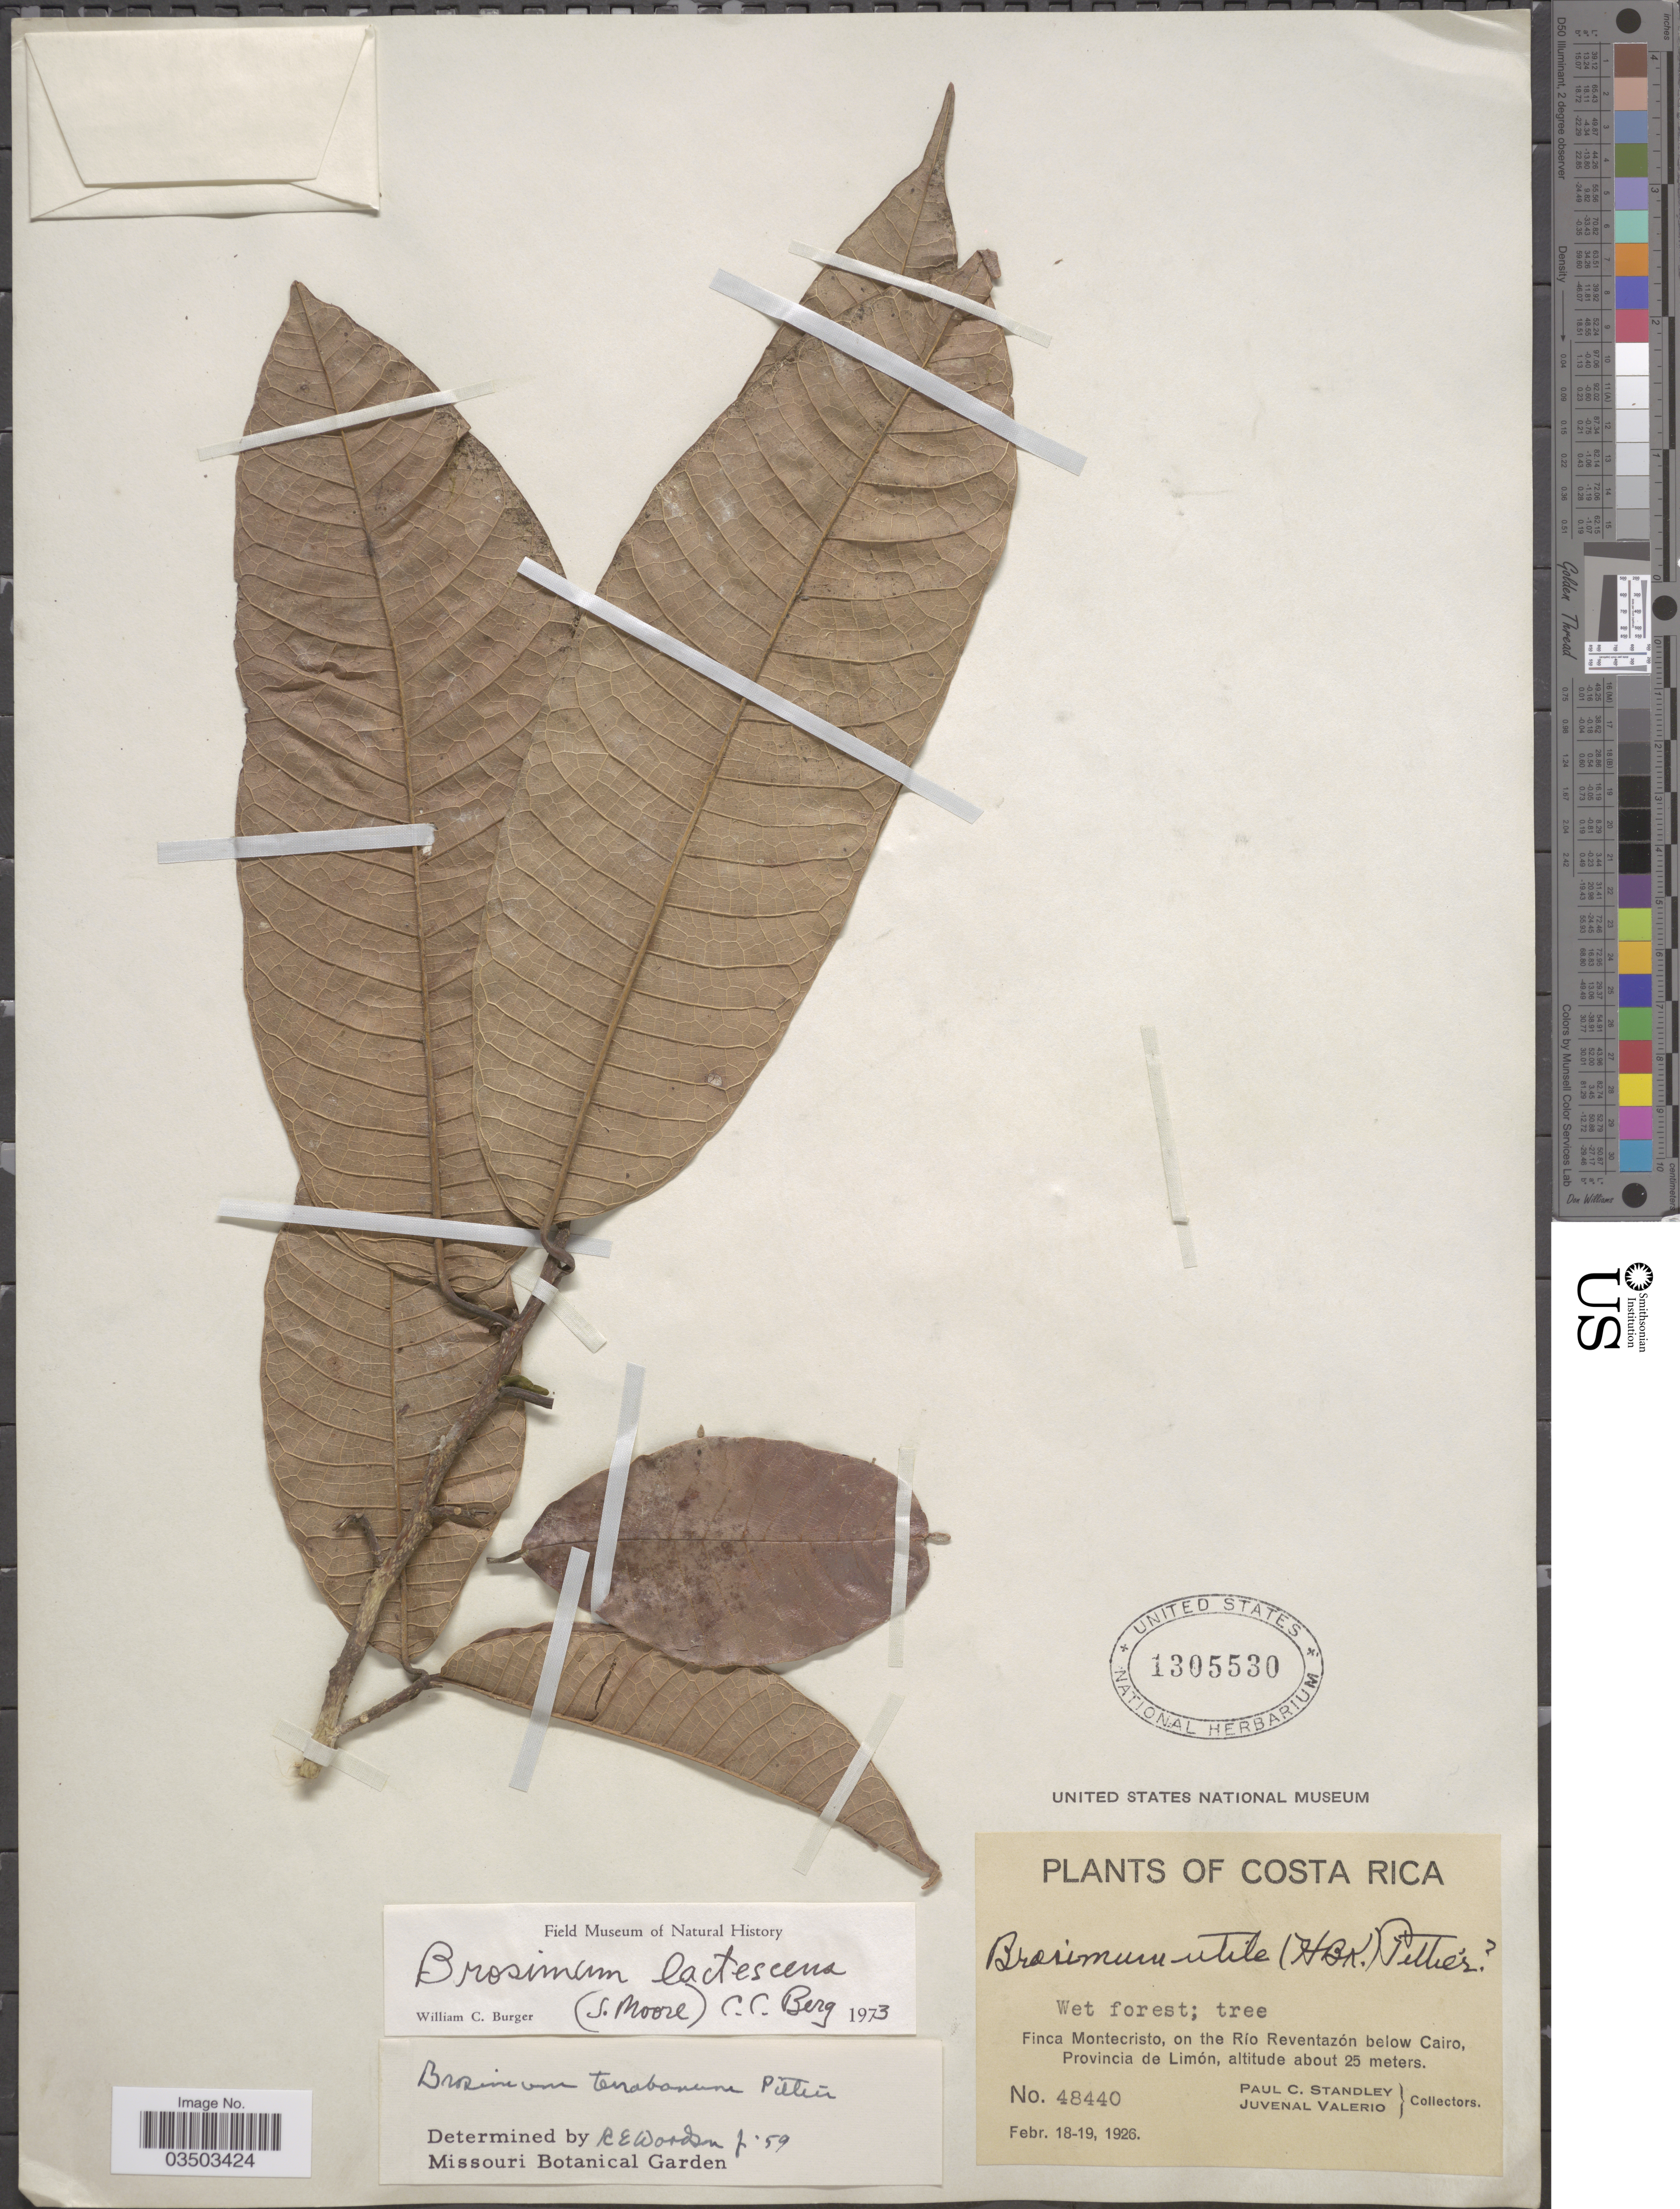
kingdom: Plantae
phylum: Tracheophyta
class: Magnoliopsida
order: Rosales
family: Moraceae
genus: Brosimum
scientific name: Brosimum lactescens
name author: (S. Moore) C.C. Berg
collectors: P. C. Standley & J. Valerio R.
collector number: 48440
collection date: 1926-02-18/1926-02-19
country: Costa Rica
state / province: Limón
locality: Finca Montecristo, on the Río Reventazón below Cairo.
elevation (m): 25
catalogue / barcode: US 1305530